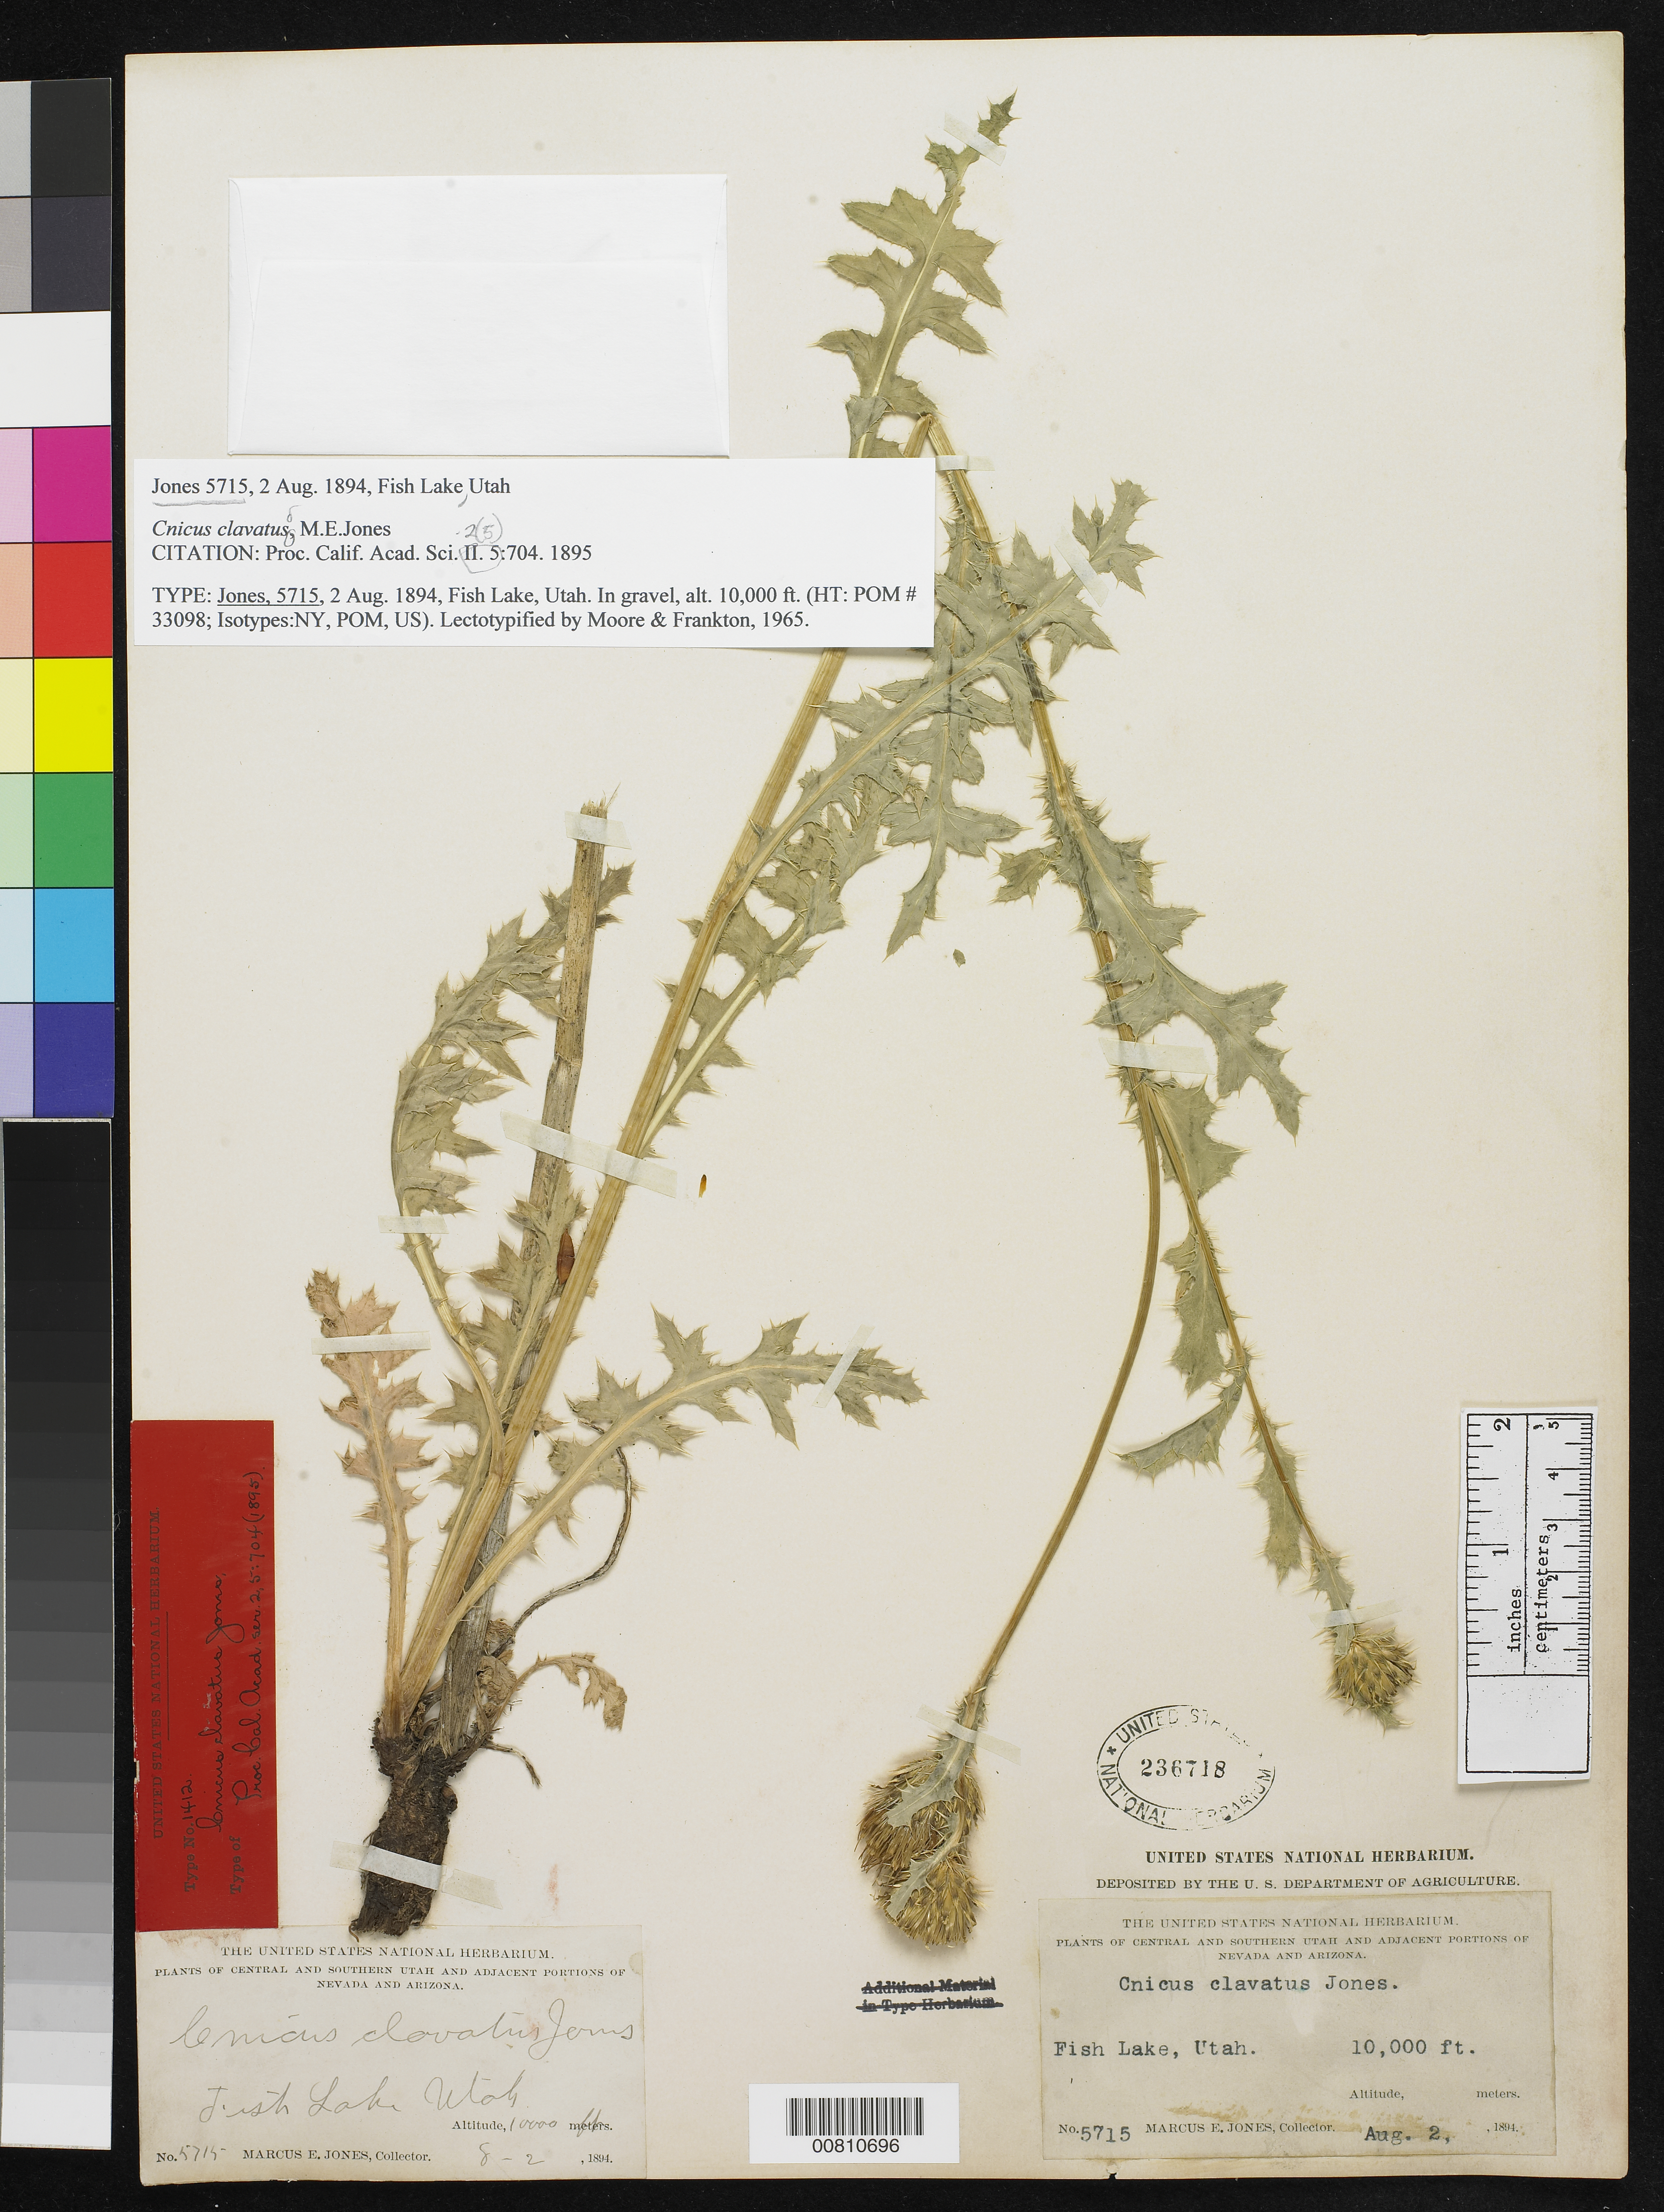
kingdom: Plantae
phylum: Tracheophyta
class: Magnoliopsida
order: Asterales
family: Asteraceae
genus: Cnicus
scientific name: Cnicus clavatus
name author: M.E. Jones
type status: Isotype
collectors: M. E. Jones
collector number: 5715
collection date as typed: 02 Aug 1894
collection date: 1894-08-02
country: United States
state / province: Utah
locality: Fish Lake.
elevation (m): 3048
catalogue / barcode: US 236718